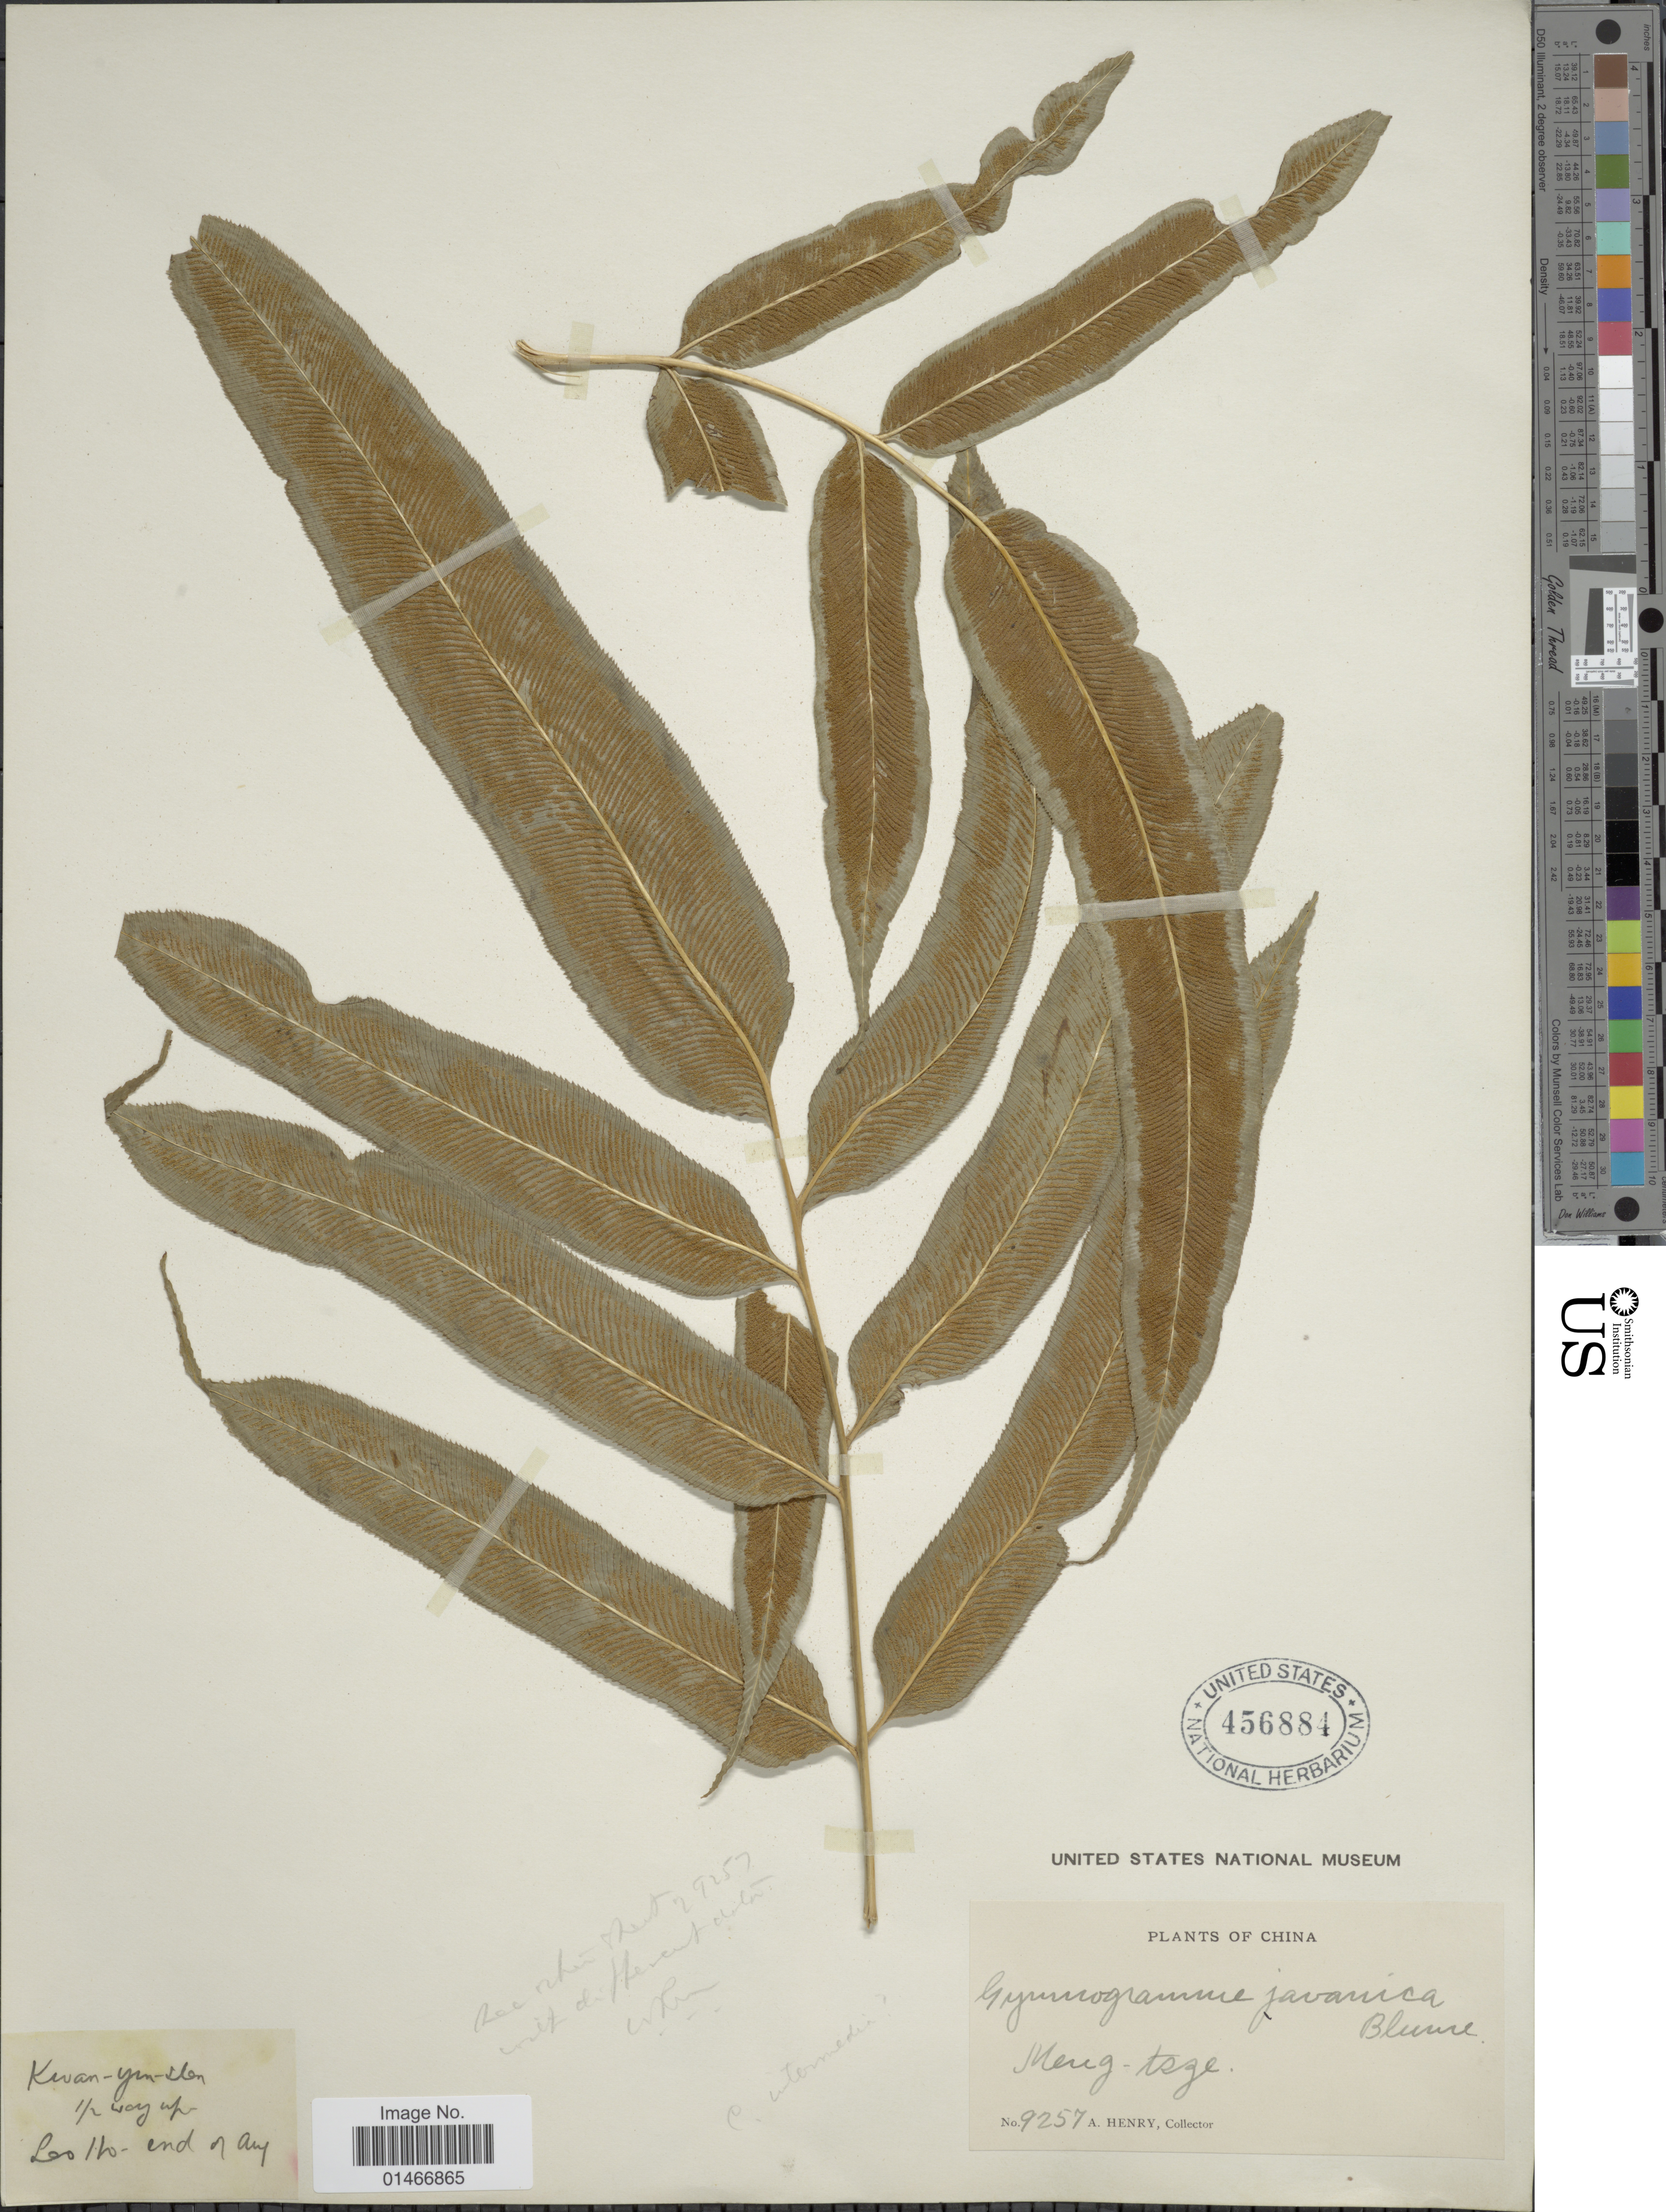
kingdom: Plantae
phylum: Tracheophyta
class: Polypodiopsida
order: Polypodiales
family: Pteridaceae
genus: Coniogramme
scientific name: Coniogramme intermedia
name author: Hieron.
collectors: A. Henry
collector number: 9257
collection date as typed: end of Aug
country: China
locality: Meng-tsze. Kwan yun shen, 1/2 way up. Leo Ho.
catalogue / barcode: US 456884